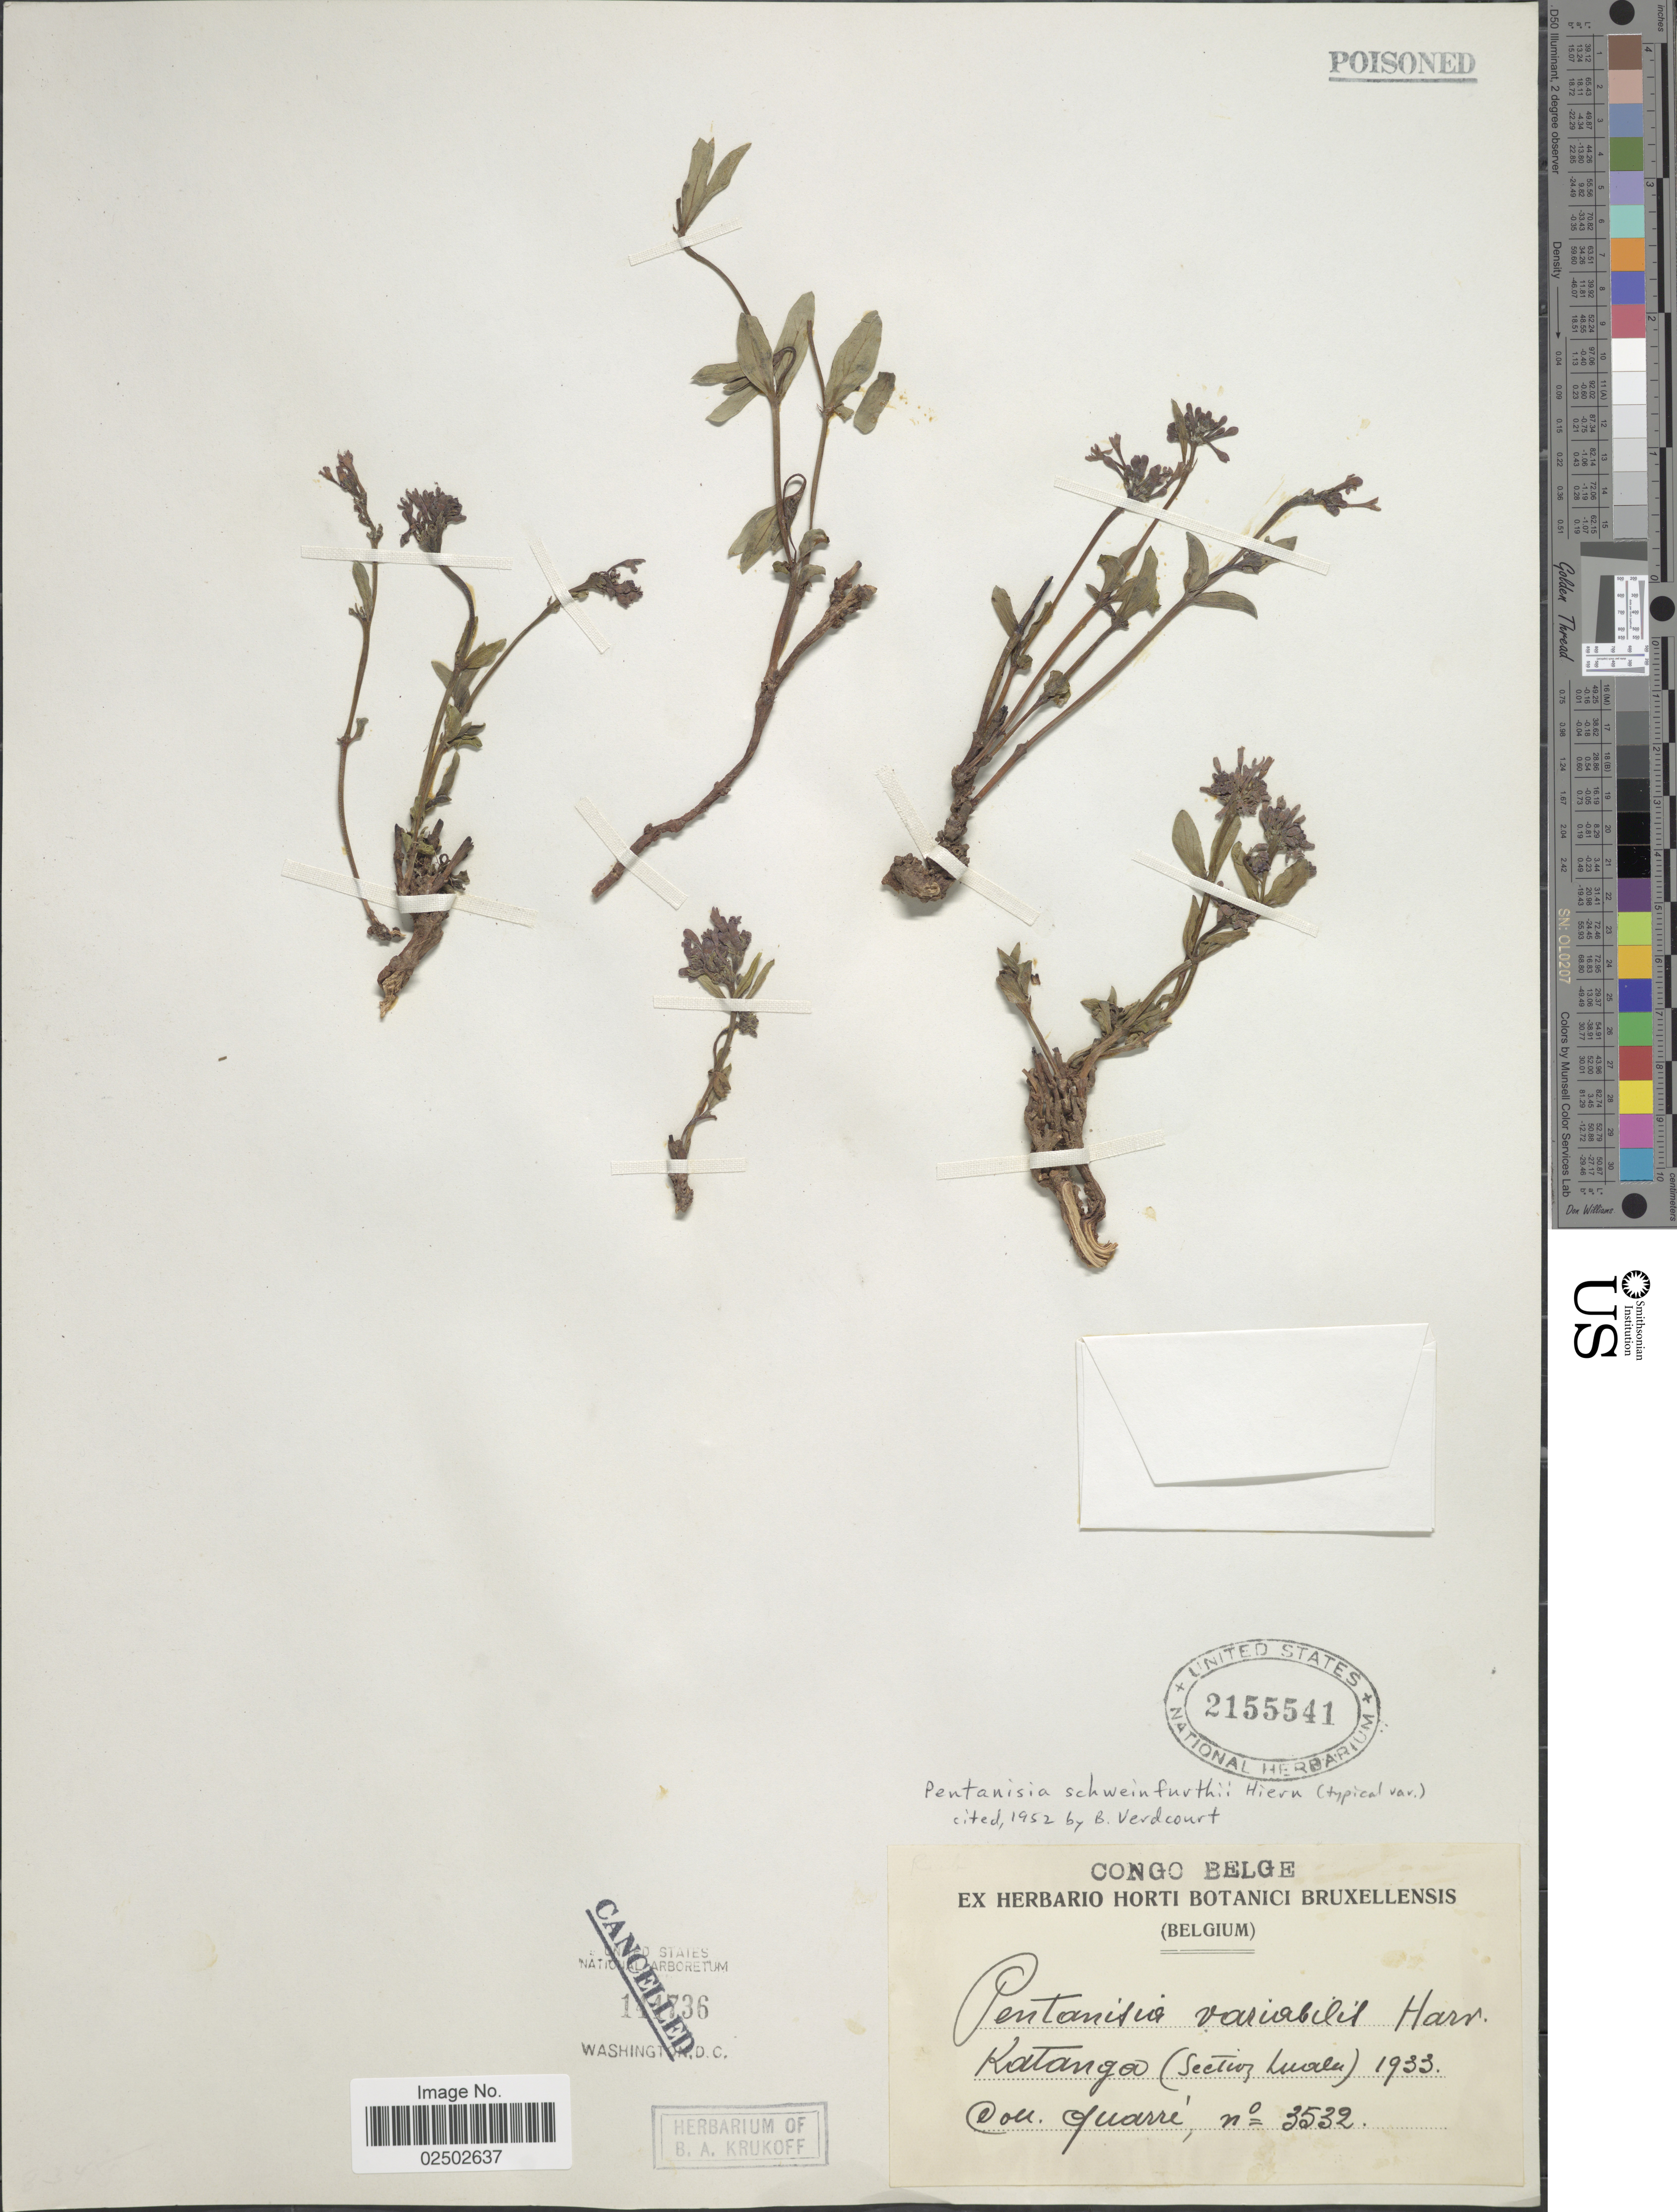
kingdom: Plantae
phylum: Tracheophyta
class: Magnoliopsida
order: Gentianales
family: Rubiaceae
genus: Pentanisia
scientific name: Pentanisia schweinfurthii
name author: Hiern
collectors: -. Quarre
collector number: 3532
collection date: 1933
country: Congo, Democratic Republic of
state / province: Lualaba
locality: Congo Belge. Katanga (Section Luala)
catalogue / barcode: US 2155541